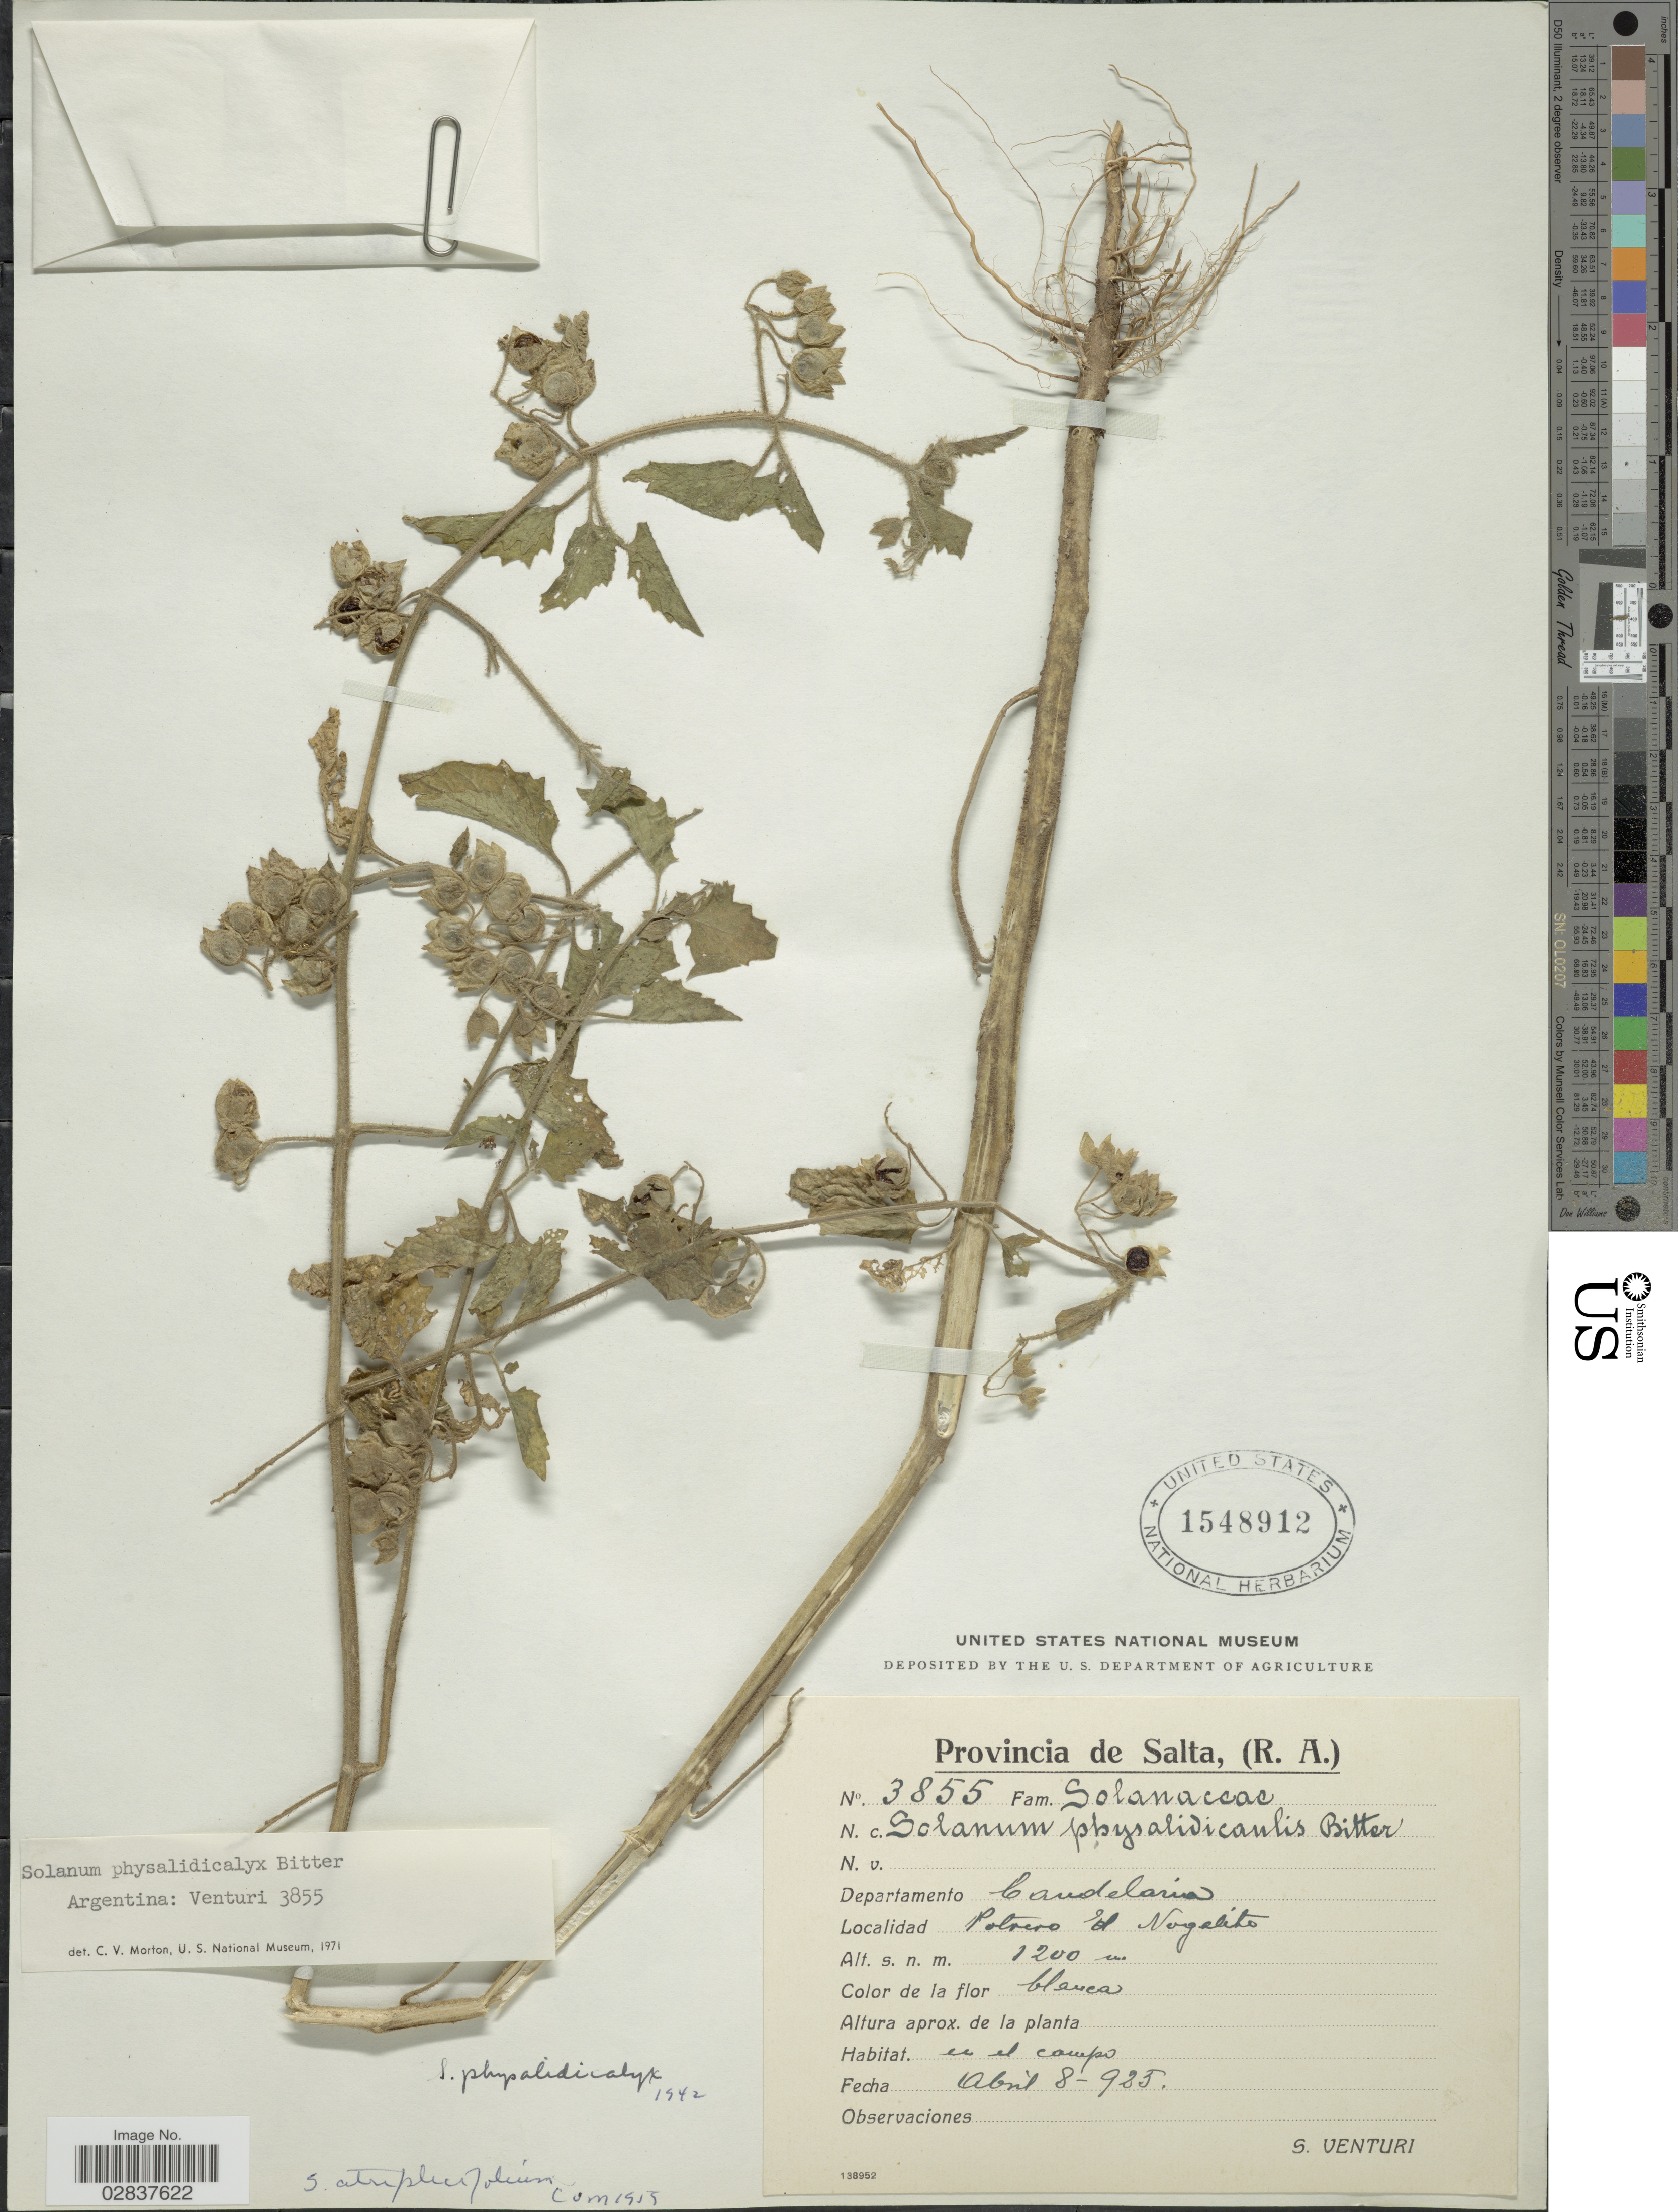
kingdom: Plantae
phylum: Tracheophyta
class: Magnoliopsida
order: Solanales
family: Solanaceae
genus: Solanum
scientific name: Solanum physalifolium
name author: Rusby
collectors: S. Venturi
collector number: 3855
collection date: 1925-04-08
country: Argentina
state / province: Salta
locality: (R.A.), Departamento Candelaria. Potrero el Nogalito.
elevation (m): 1200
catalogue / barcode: US 1548912